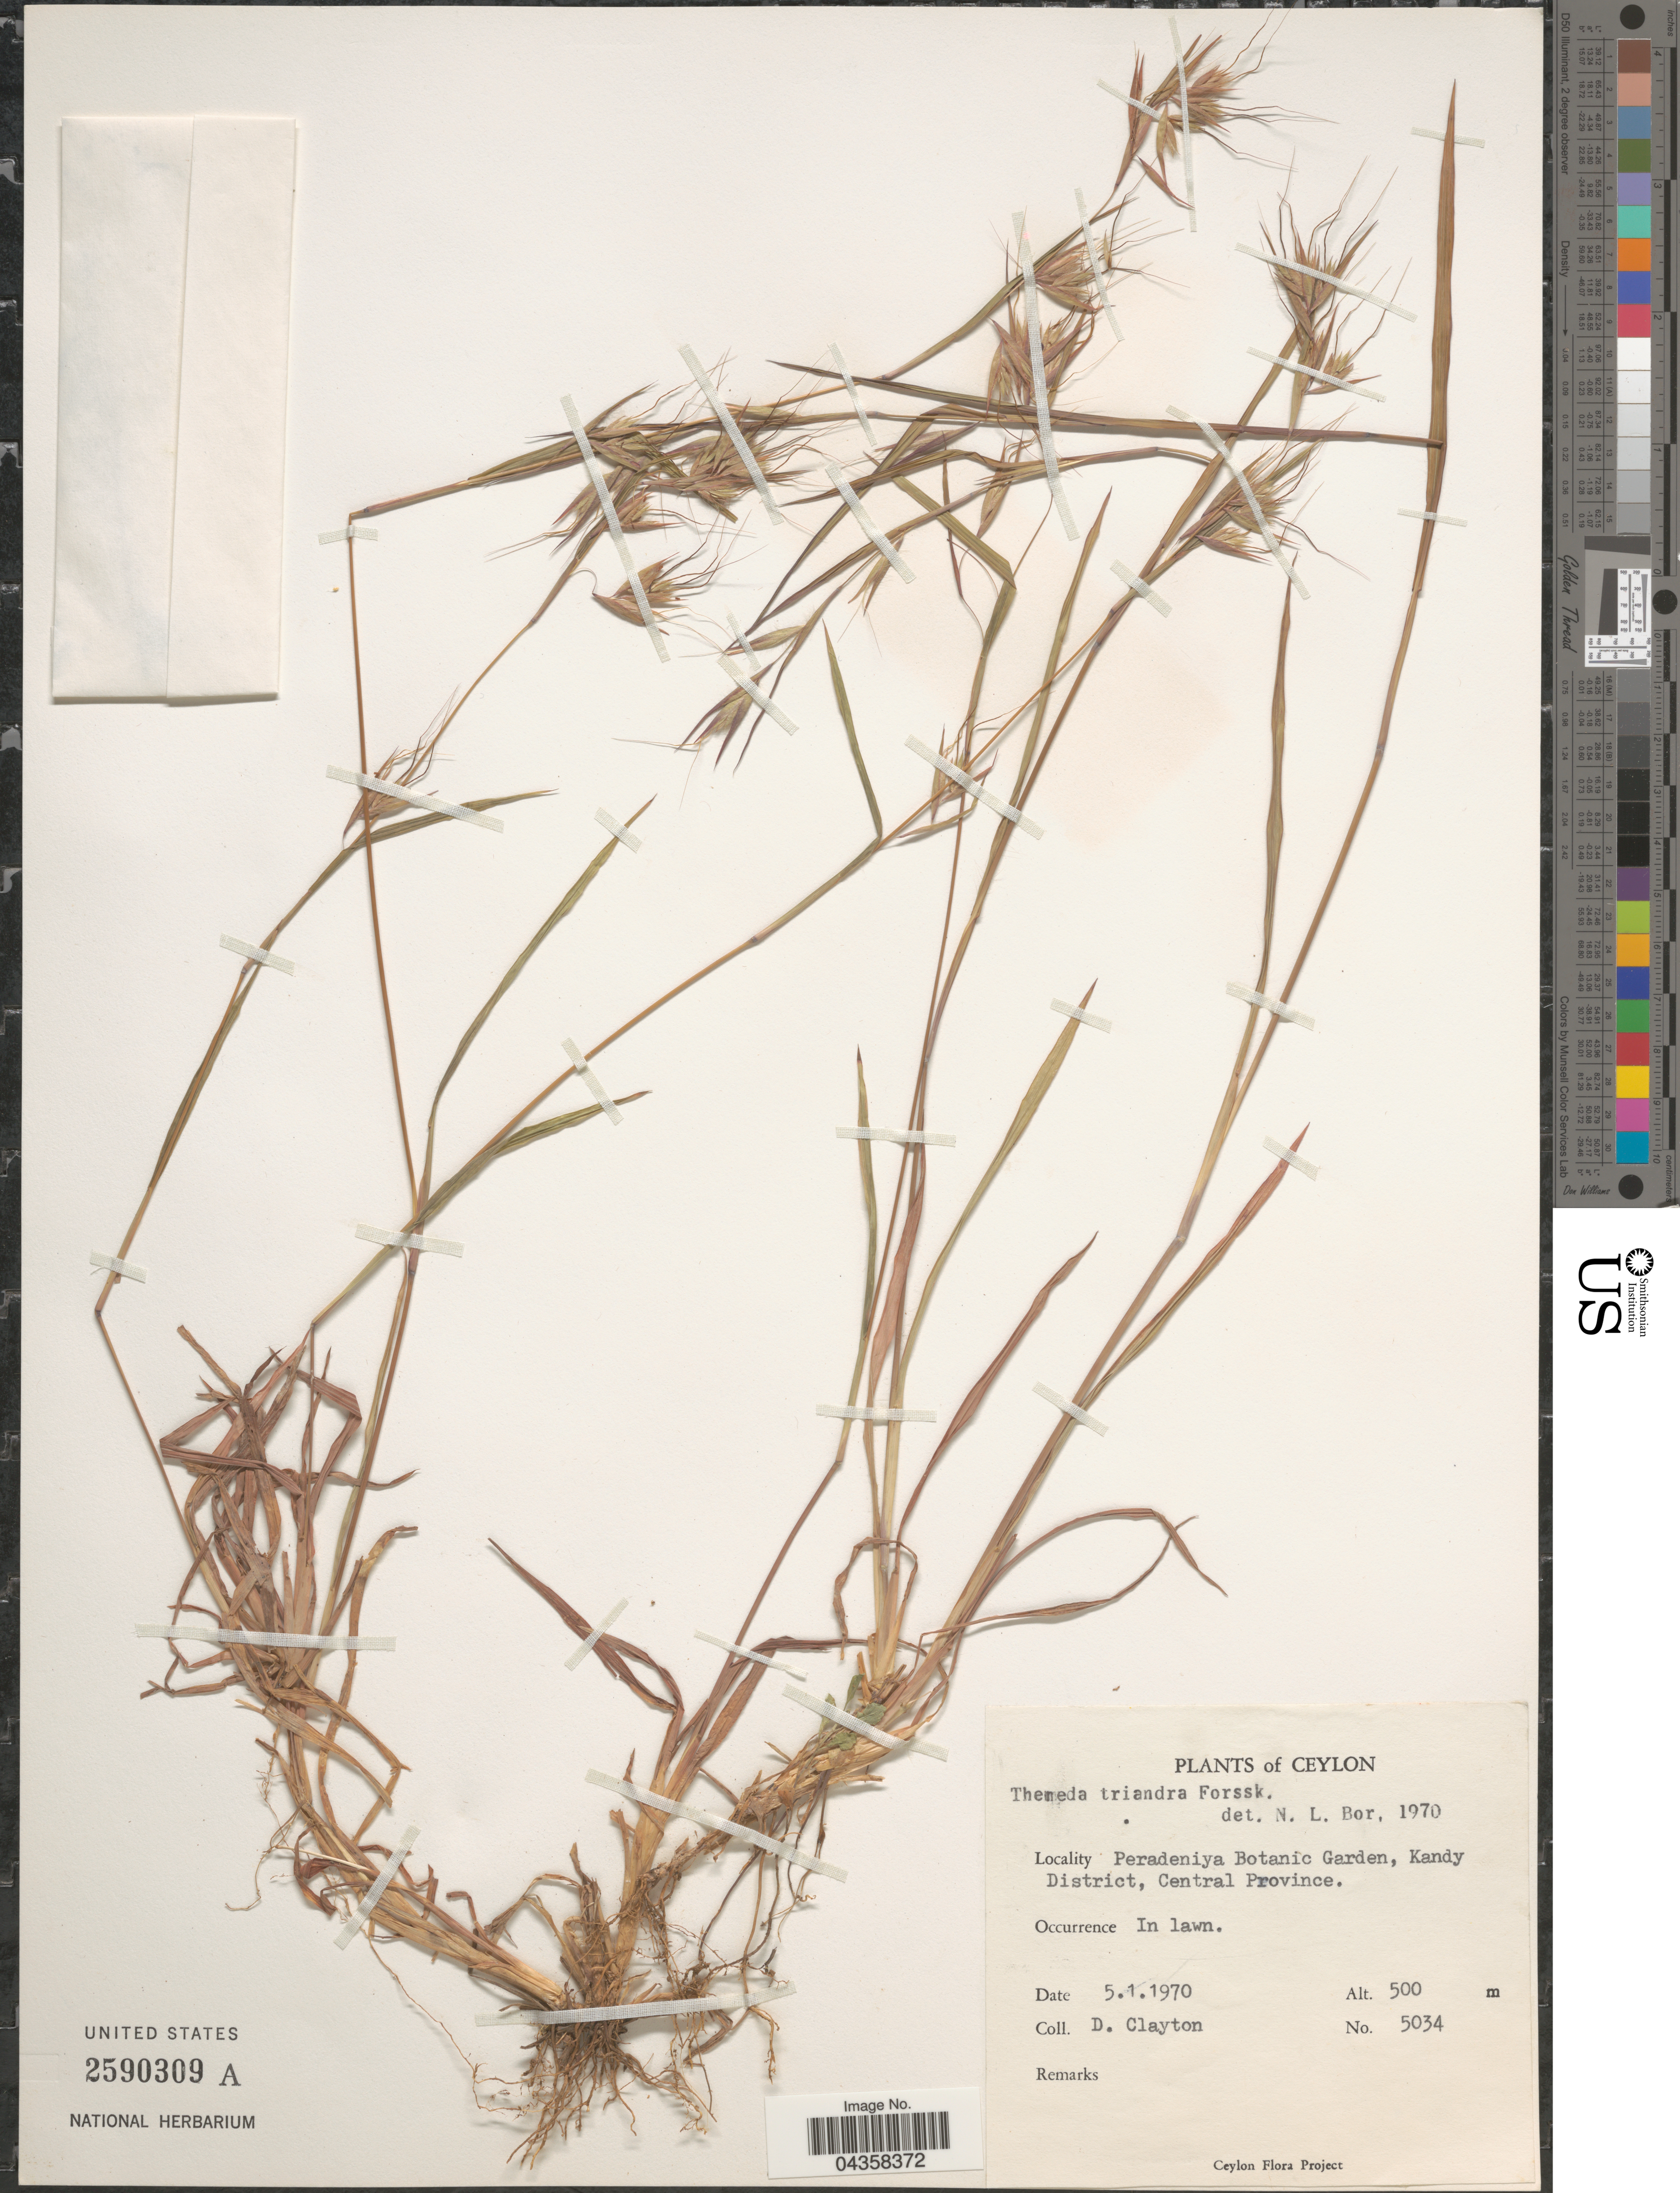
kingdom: Plantae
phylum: Tracheophyta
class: Liliopsida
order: Poales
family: Poaceae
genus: Themeda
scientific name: Themeda triandra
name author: Forssk.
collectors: D. Clayton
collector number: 5034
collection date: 1970-01-05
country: Sri Lanka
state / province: Central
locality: Ceylon. Peradeniya Botanic Garden, Kandy District, Central Province.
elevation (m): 500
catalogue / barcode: US 2590309A